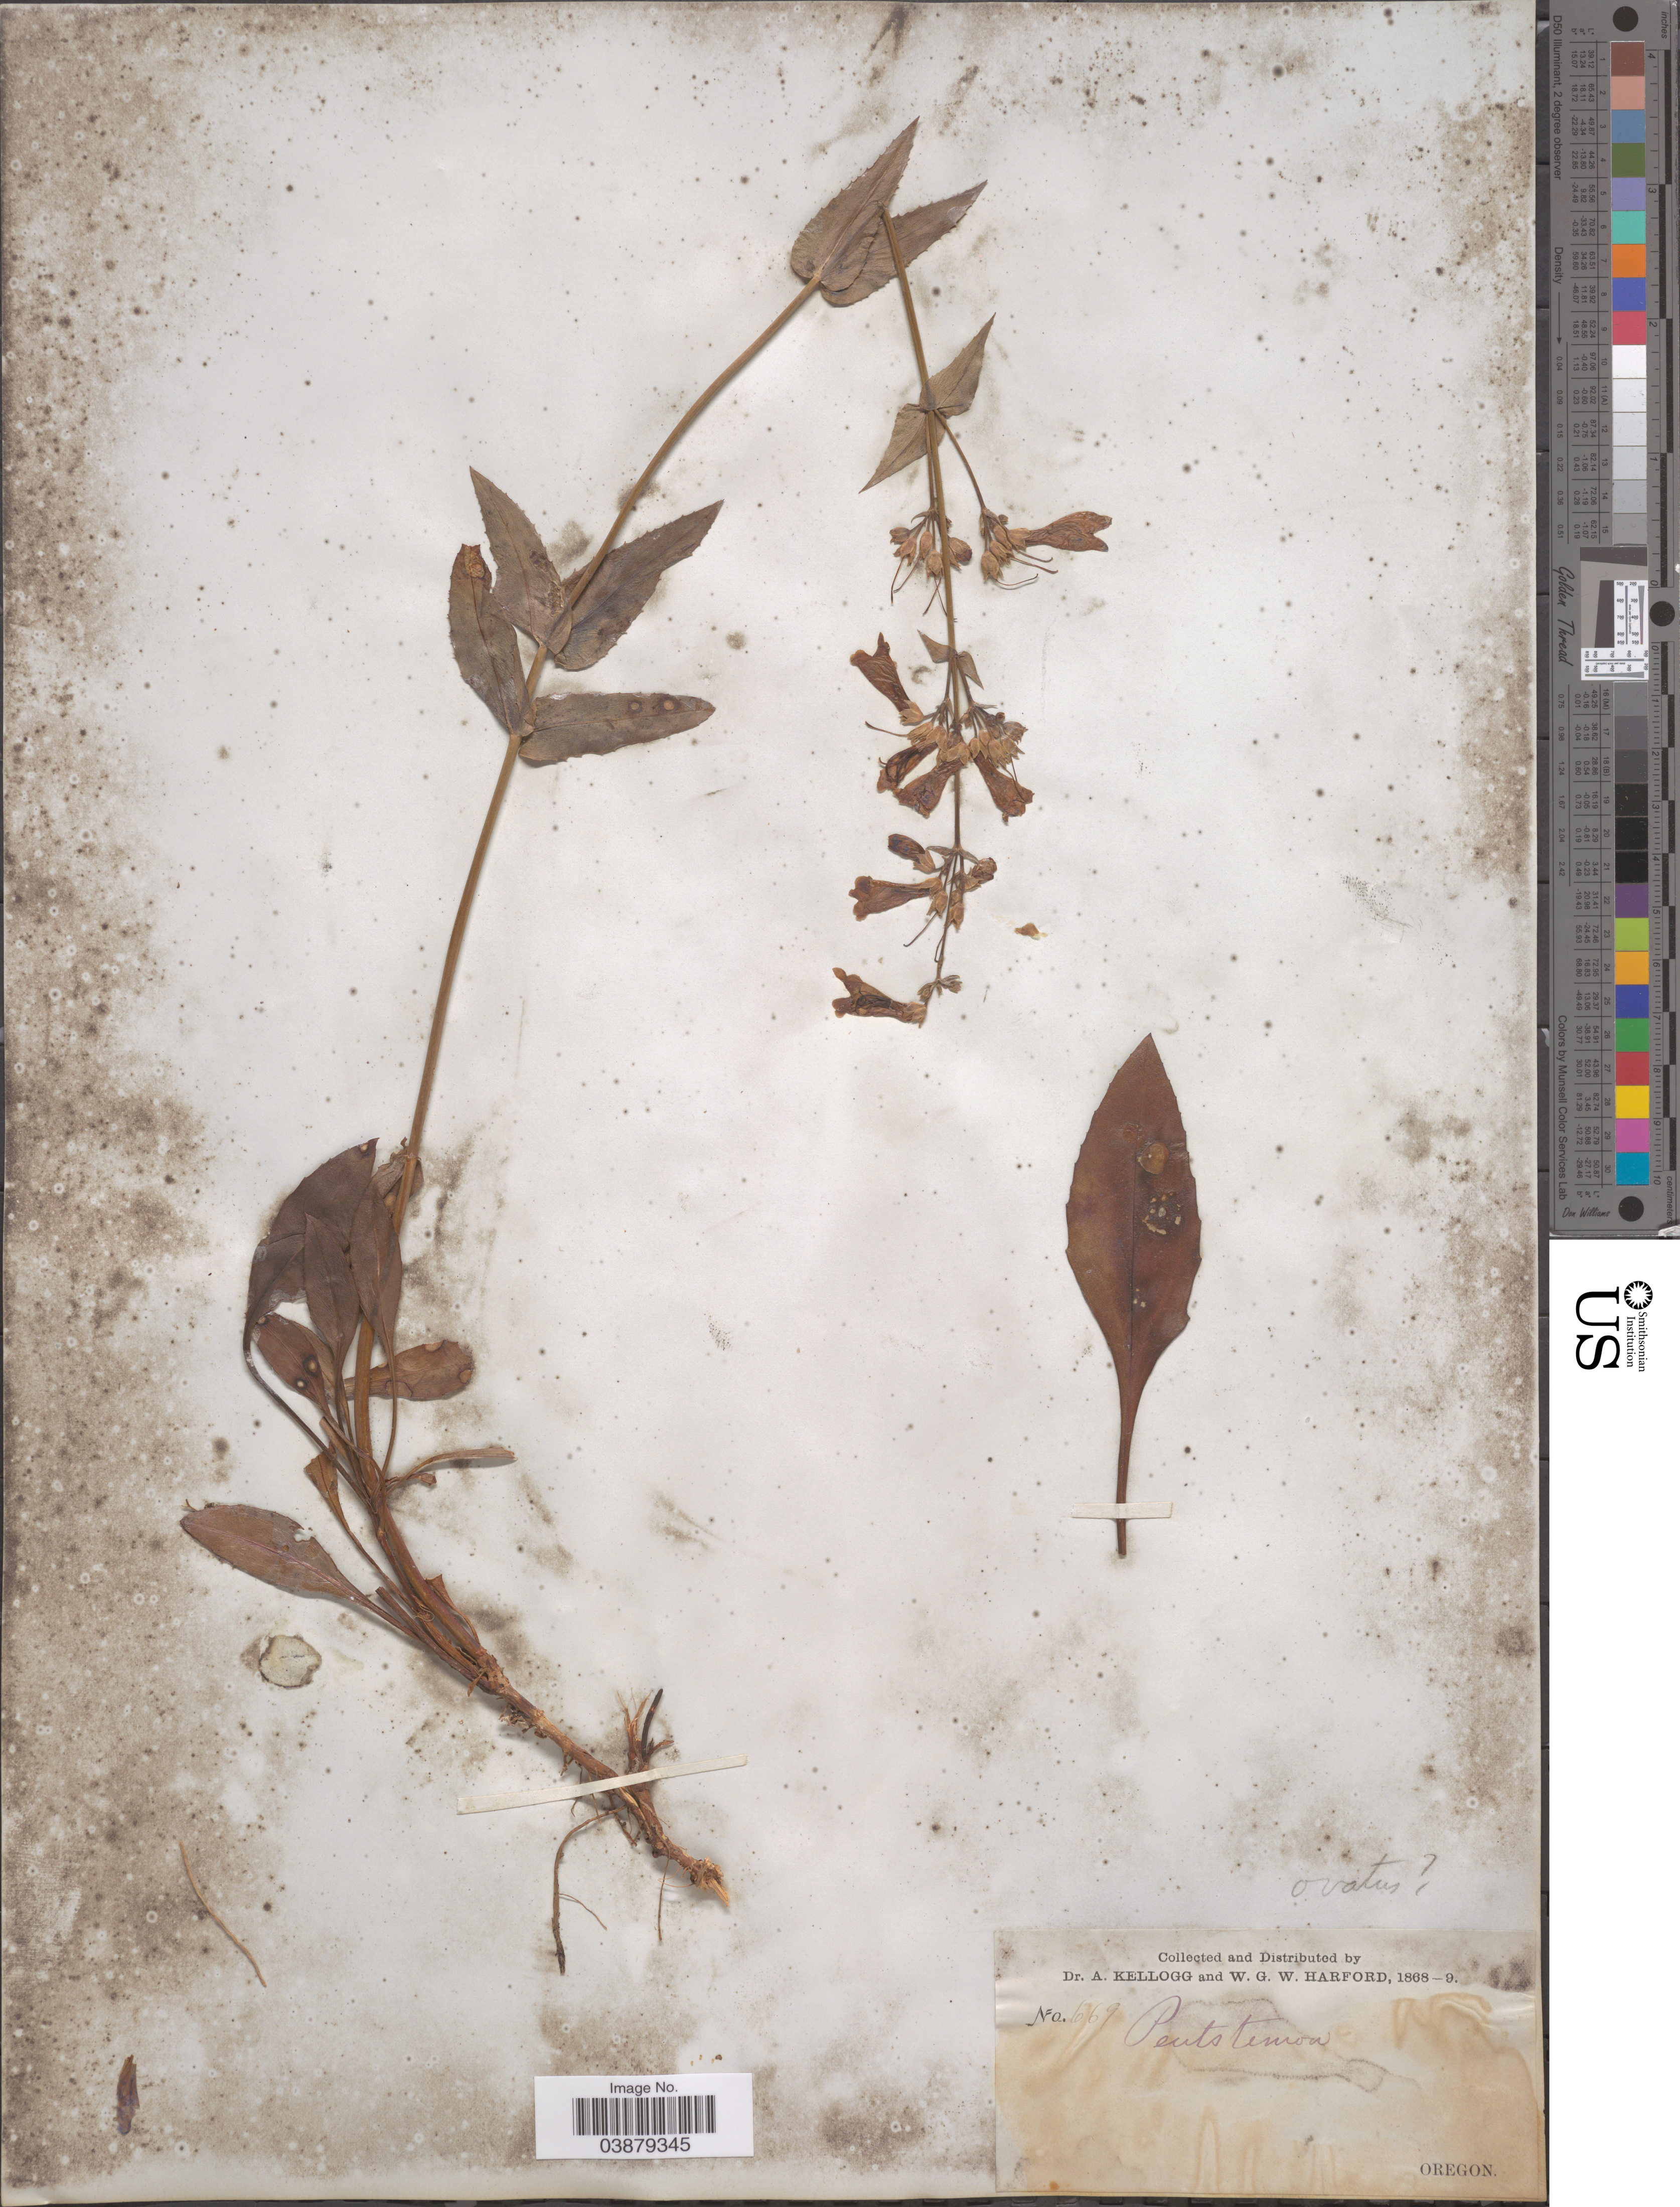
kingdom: Plantae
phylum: Tracheophyta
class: Magnoliopsida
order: Lamiales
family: Plantaginaceae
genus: Penstemon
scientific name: Penstemon wilcoxii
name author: Rydb.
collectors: A. Kellogg & W. G. W. Harford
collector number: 669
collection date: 1868/1869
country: United States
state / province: Oregon